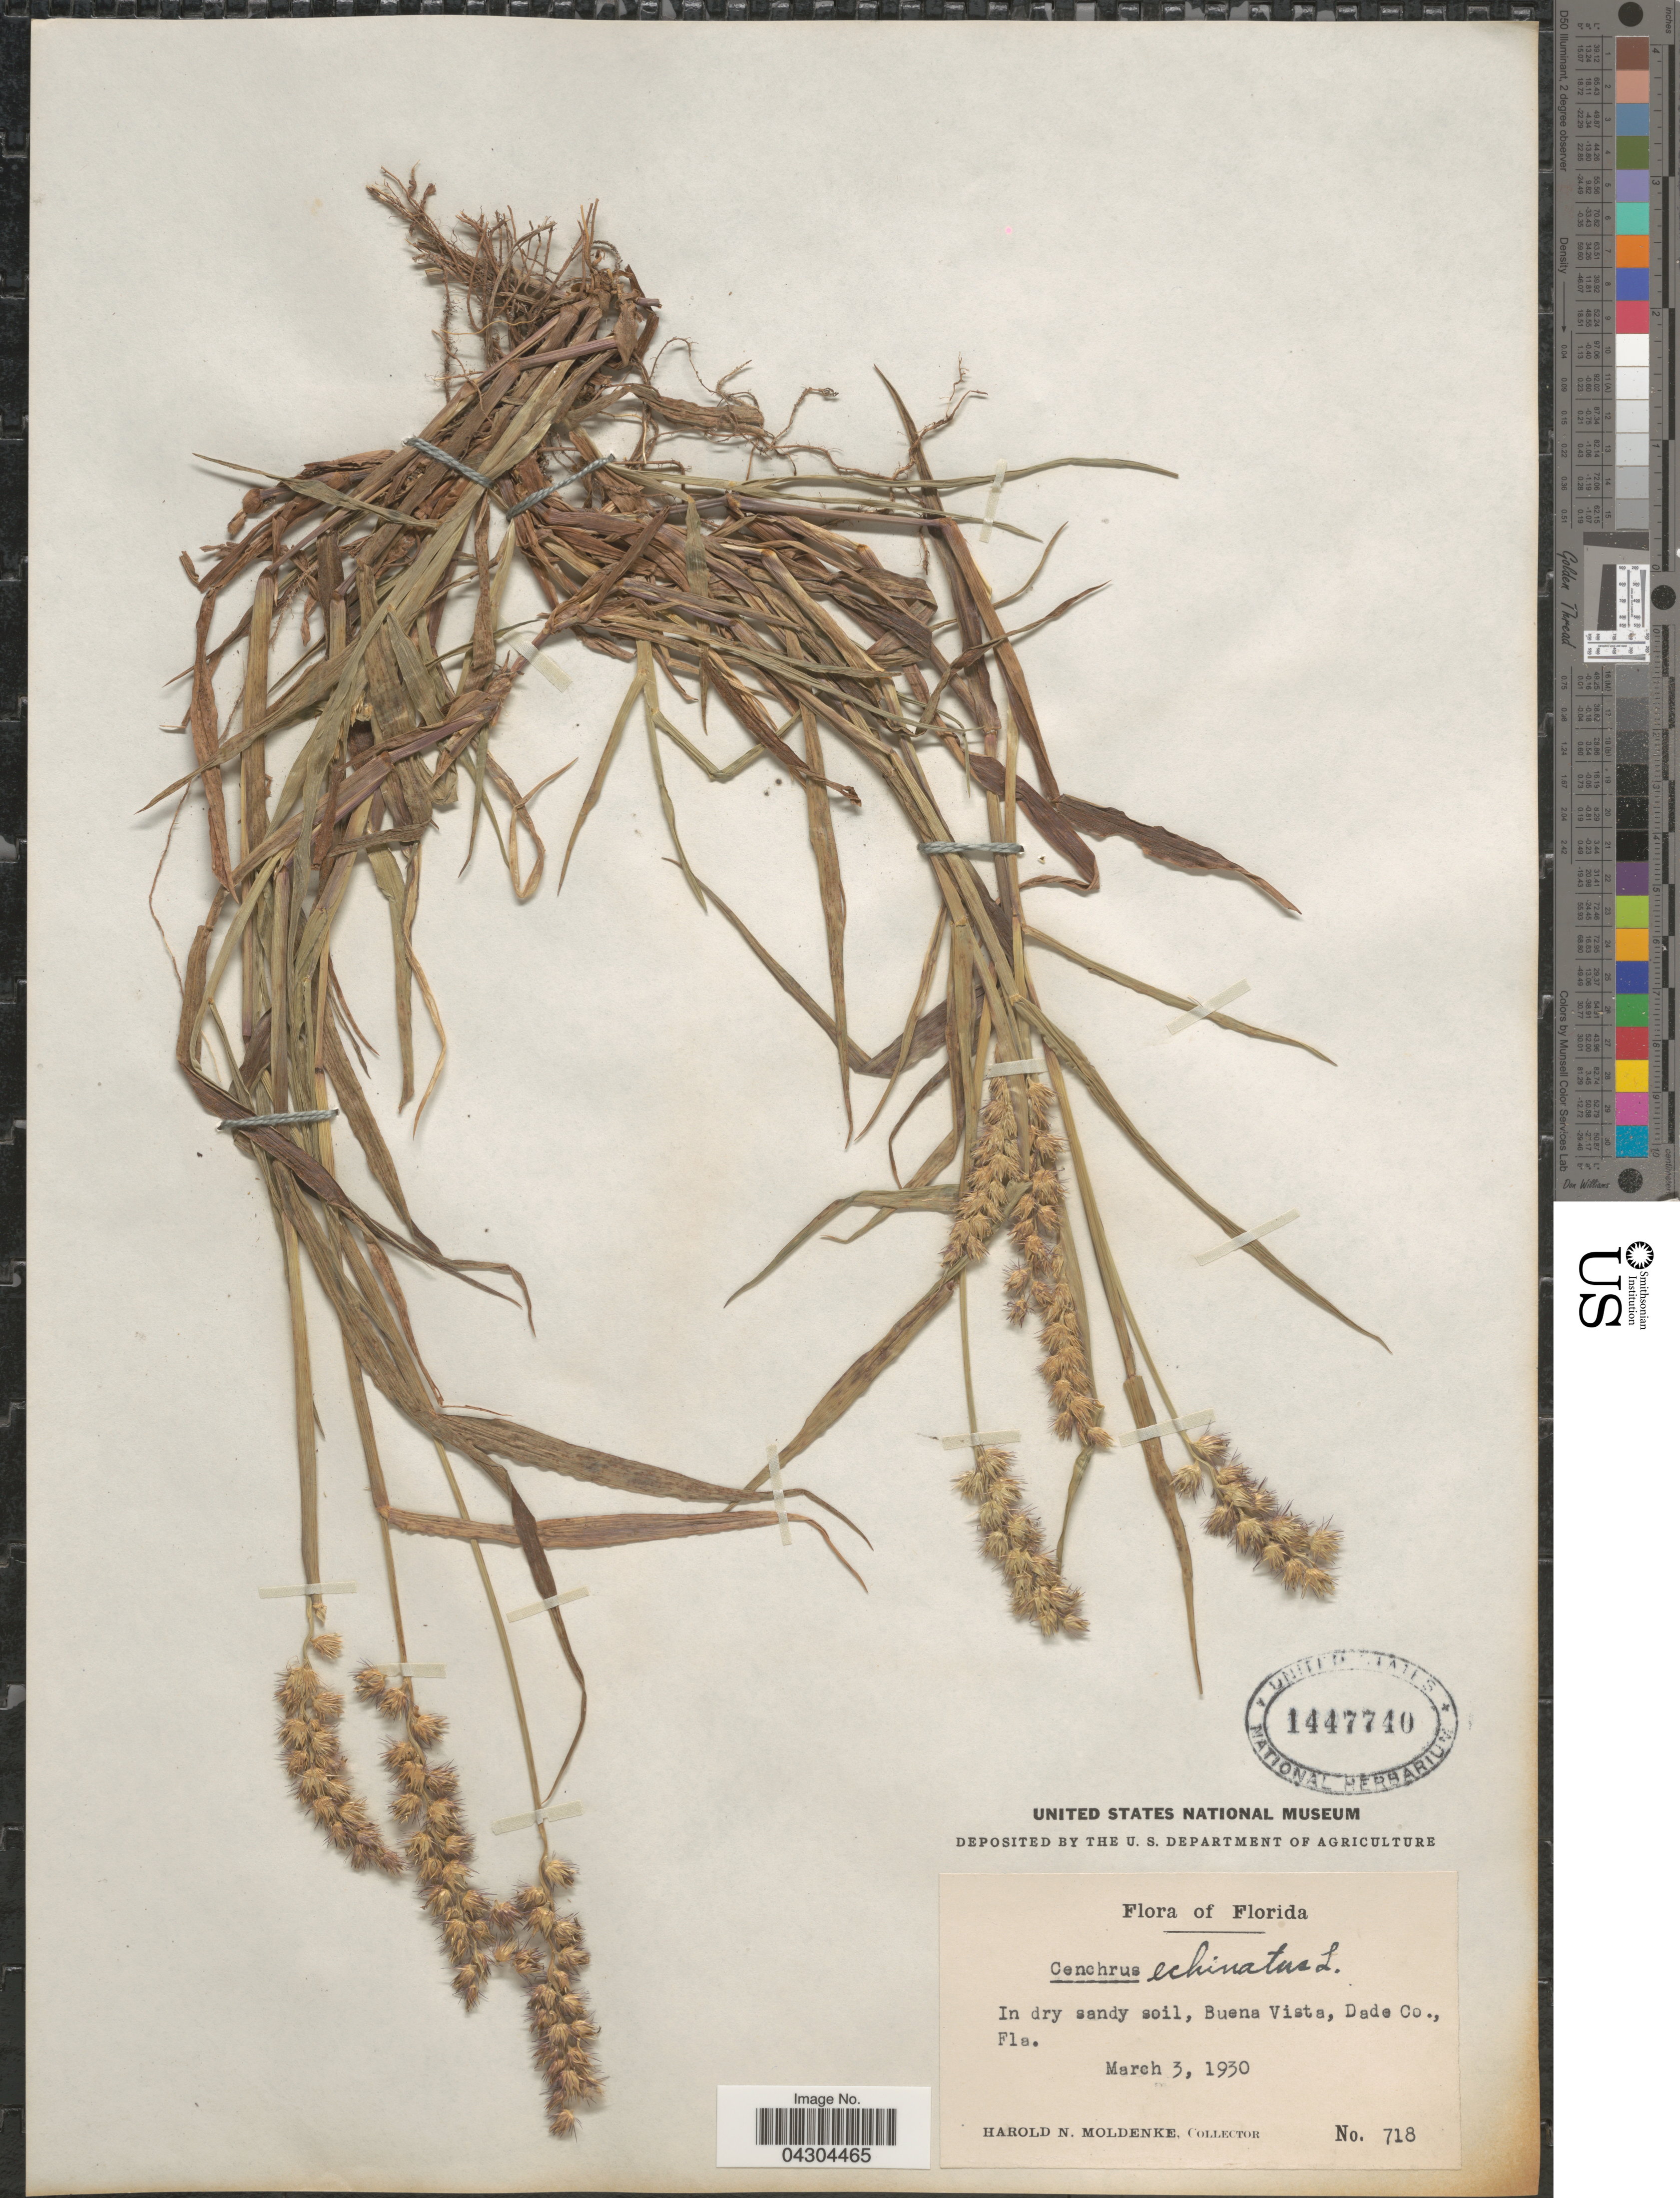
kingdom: Plantae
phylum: Tracheophyta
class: Liliopsida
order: Poales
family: Poaceae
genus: Cenchrus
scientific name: Cenchrus echinatus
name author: L.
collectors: H. N. Moldenke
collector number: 718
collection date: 1930-03-03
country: United States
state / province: Florida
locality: In dry sandy soil, Buena Vista, Dade Co.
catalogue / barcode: US 1447740